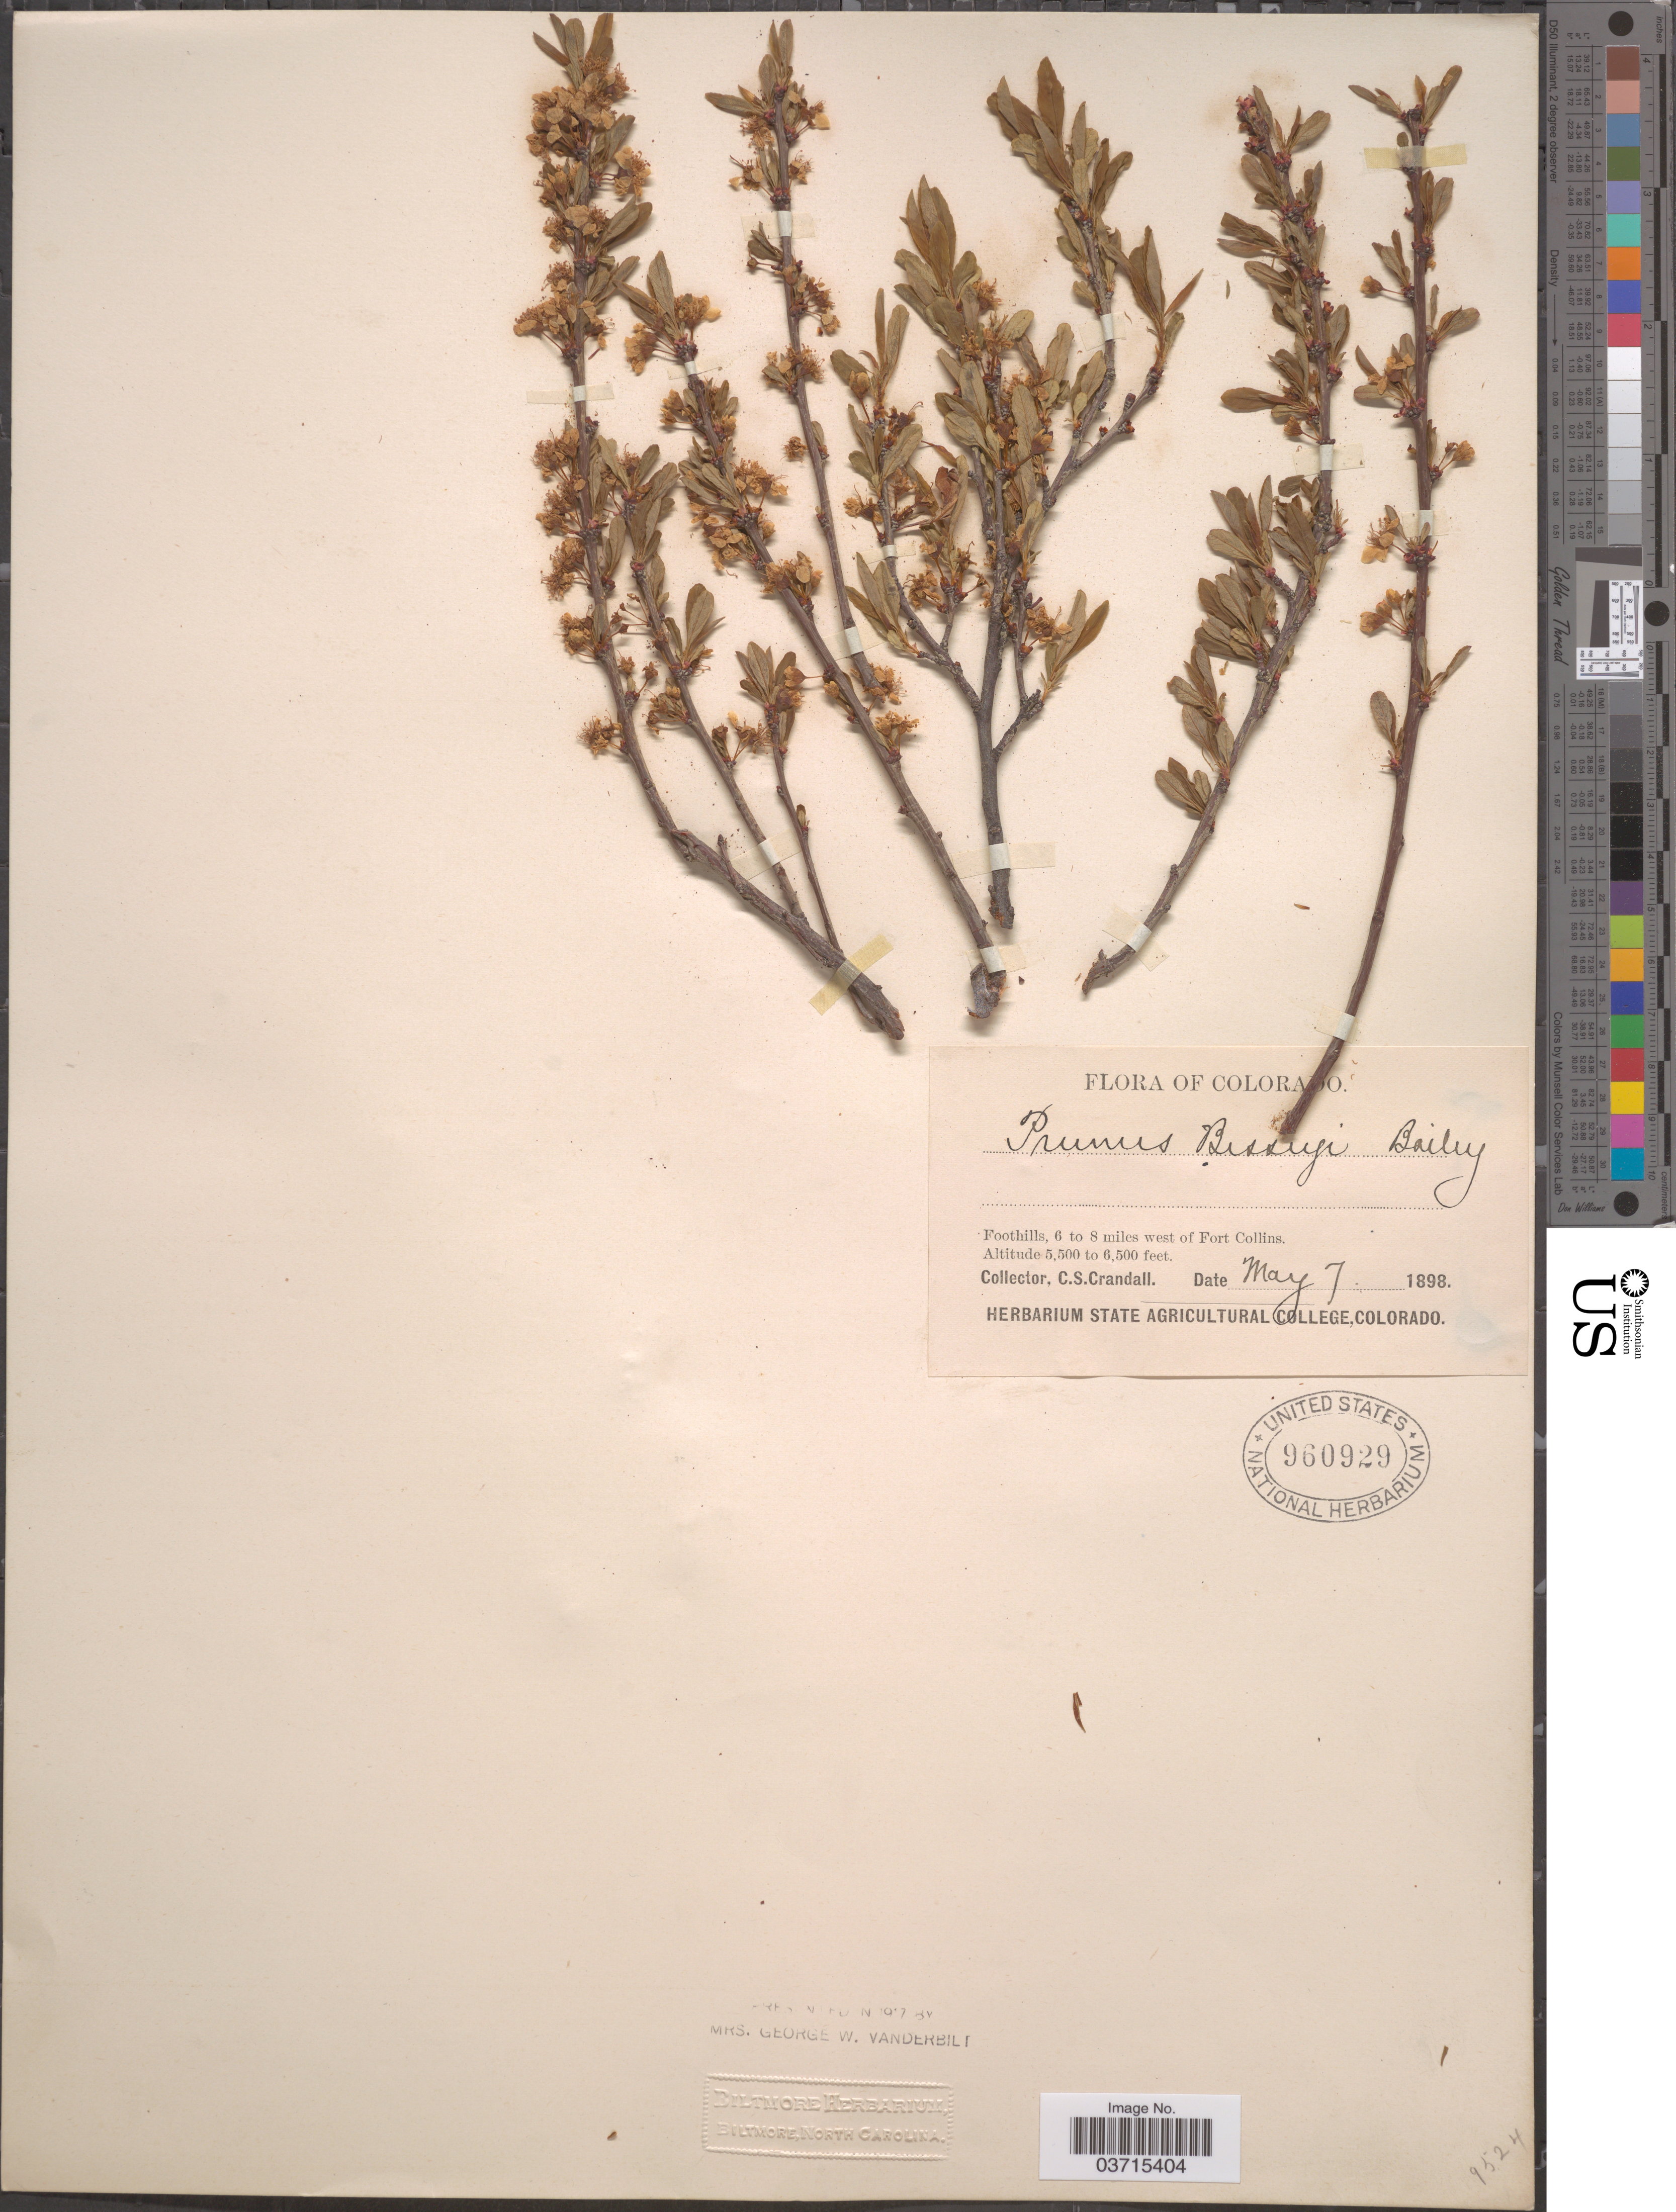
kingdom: Plantae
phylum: Tracheophyta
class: Magnoliopsida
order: Rosales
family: Rosaceae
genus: Prunus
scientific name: Prunus besseyi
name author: L.H. Bailey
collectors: C. Crandall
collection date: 1898-05-07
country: United States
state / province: Colorado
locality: Foothills, 6 to 8 miles west of Fort Collins.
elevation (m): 1676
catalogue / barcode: US 960929